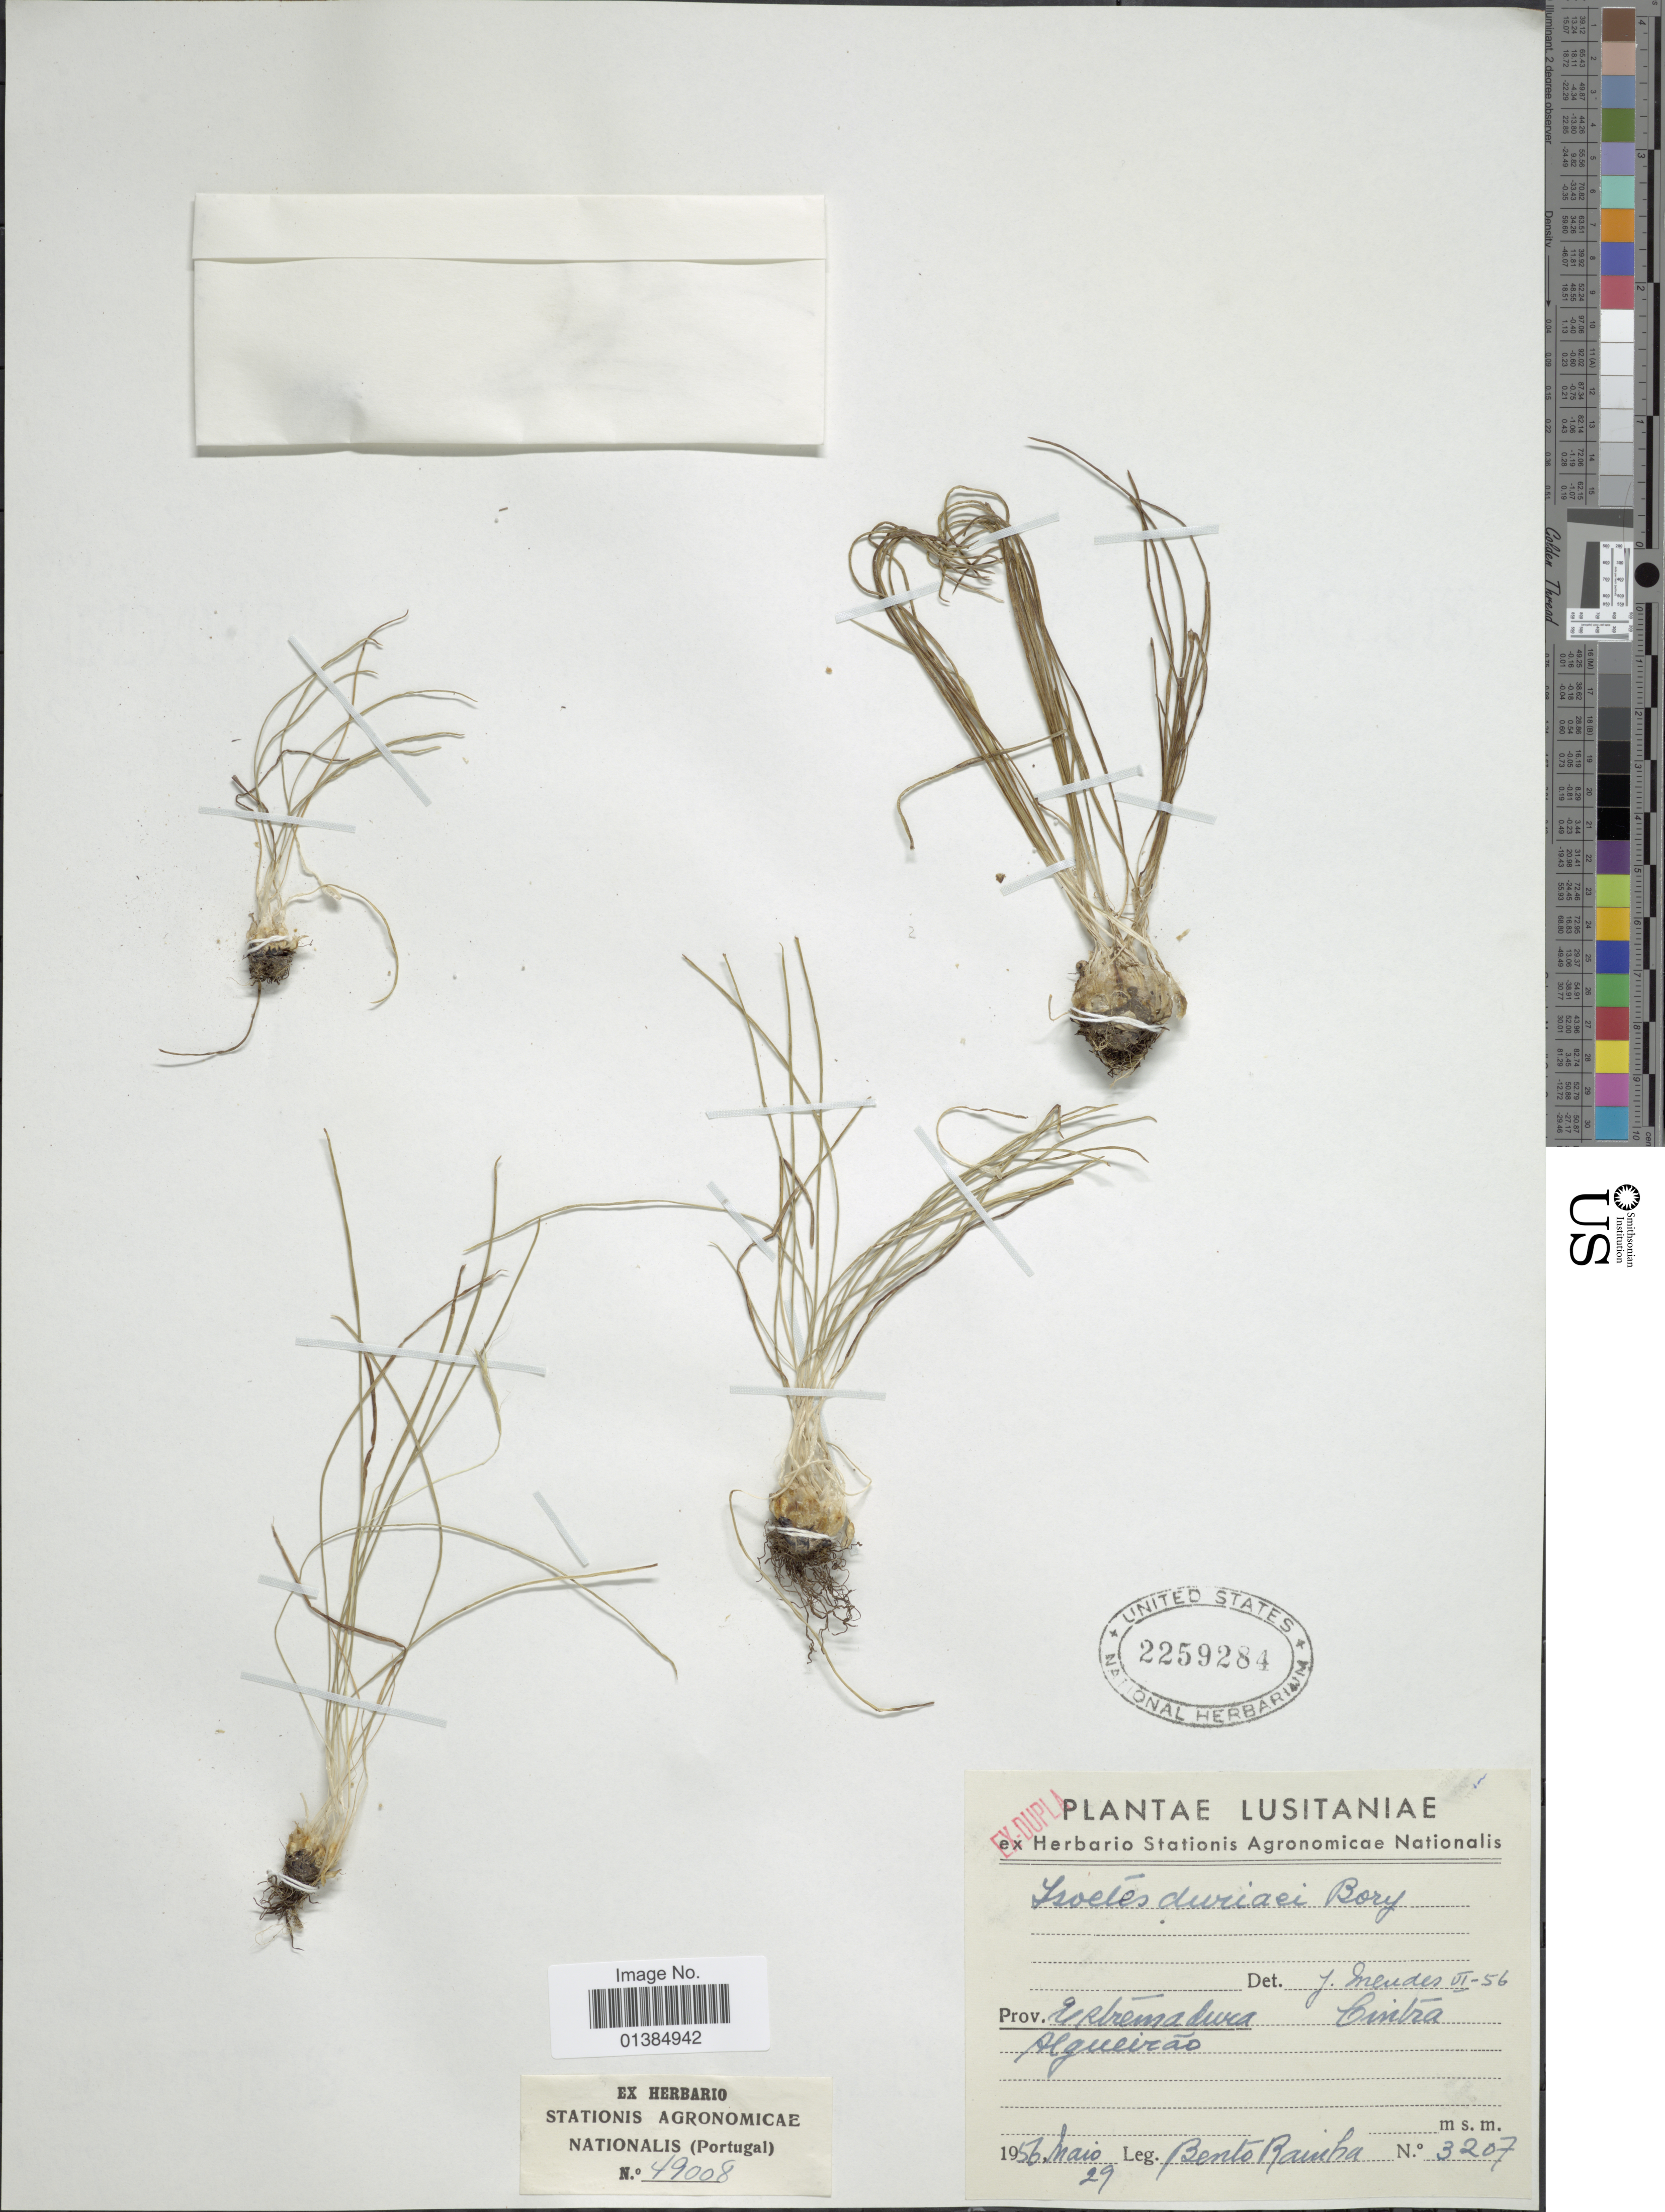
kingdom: Plantae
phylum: Tracheophyta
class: Lycopodiopsida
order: Isoetales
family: Isoetaceae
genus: Isoetes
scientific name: Isoetes duriaei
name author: Bory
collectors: B. Rancho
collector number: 3207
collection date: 1956-05-29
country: Portugal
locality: Prov. Estremadura, cintra, Algueirão. [interpreted]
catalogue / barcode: US 2259284